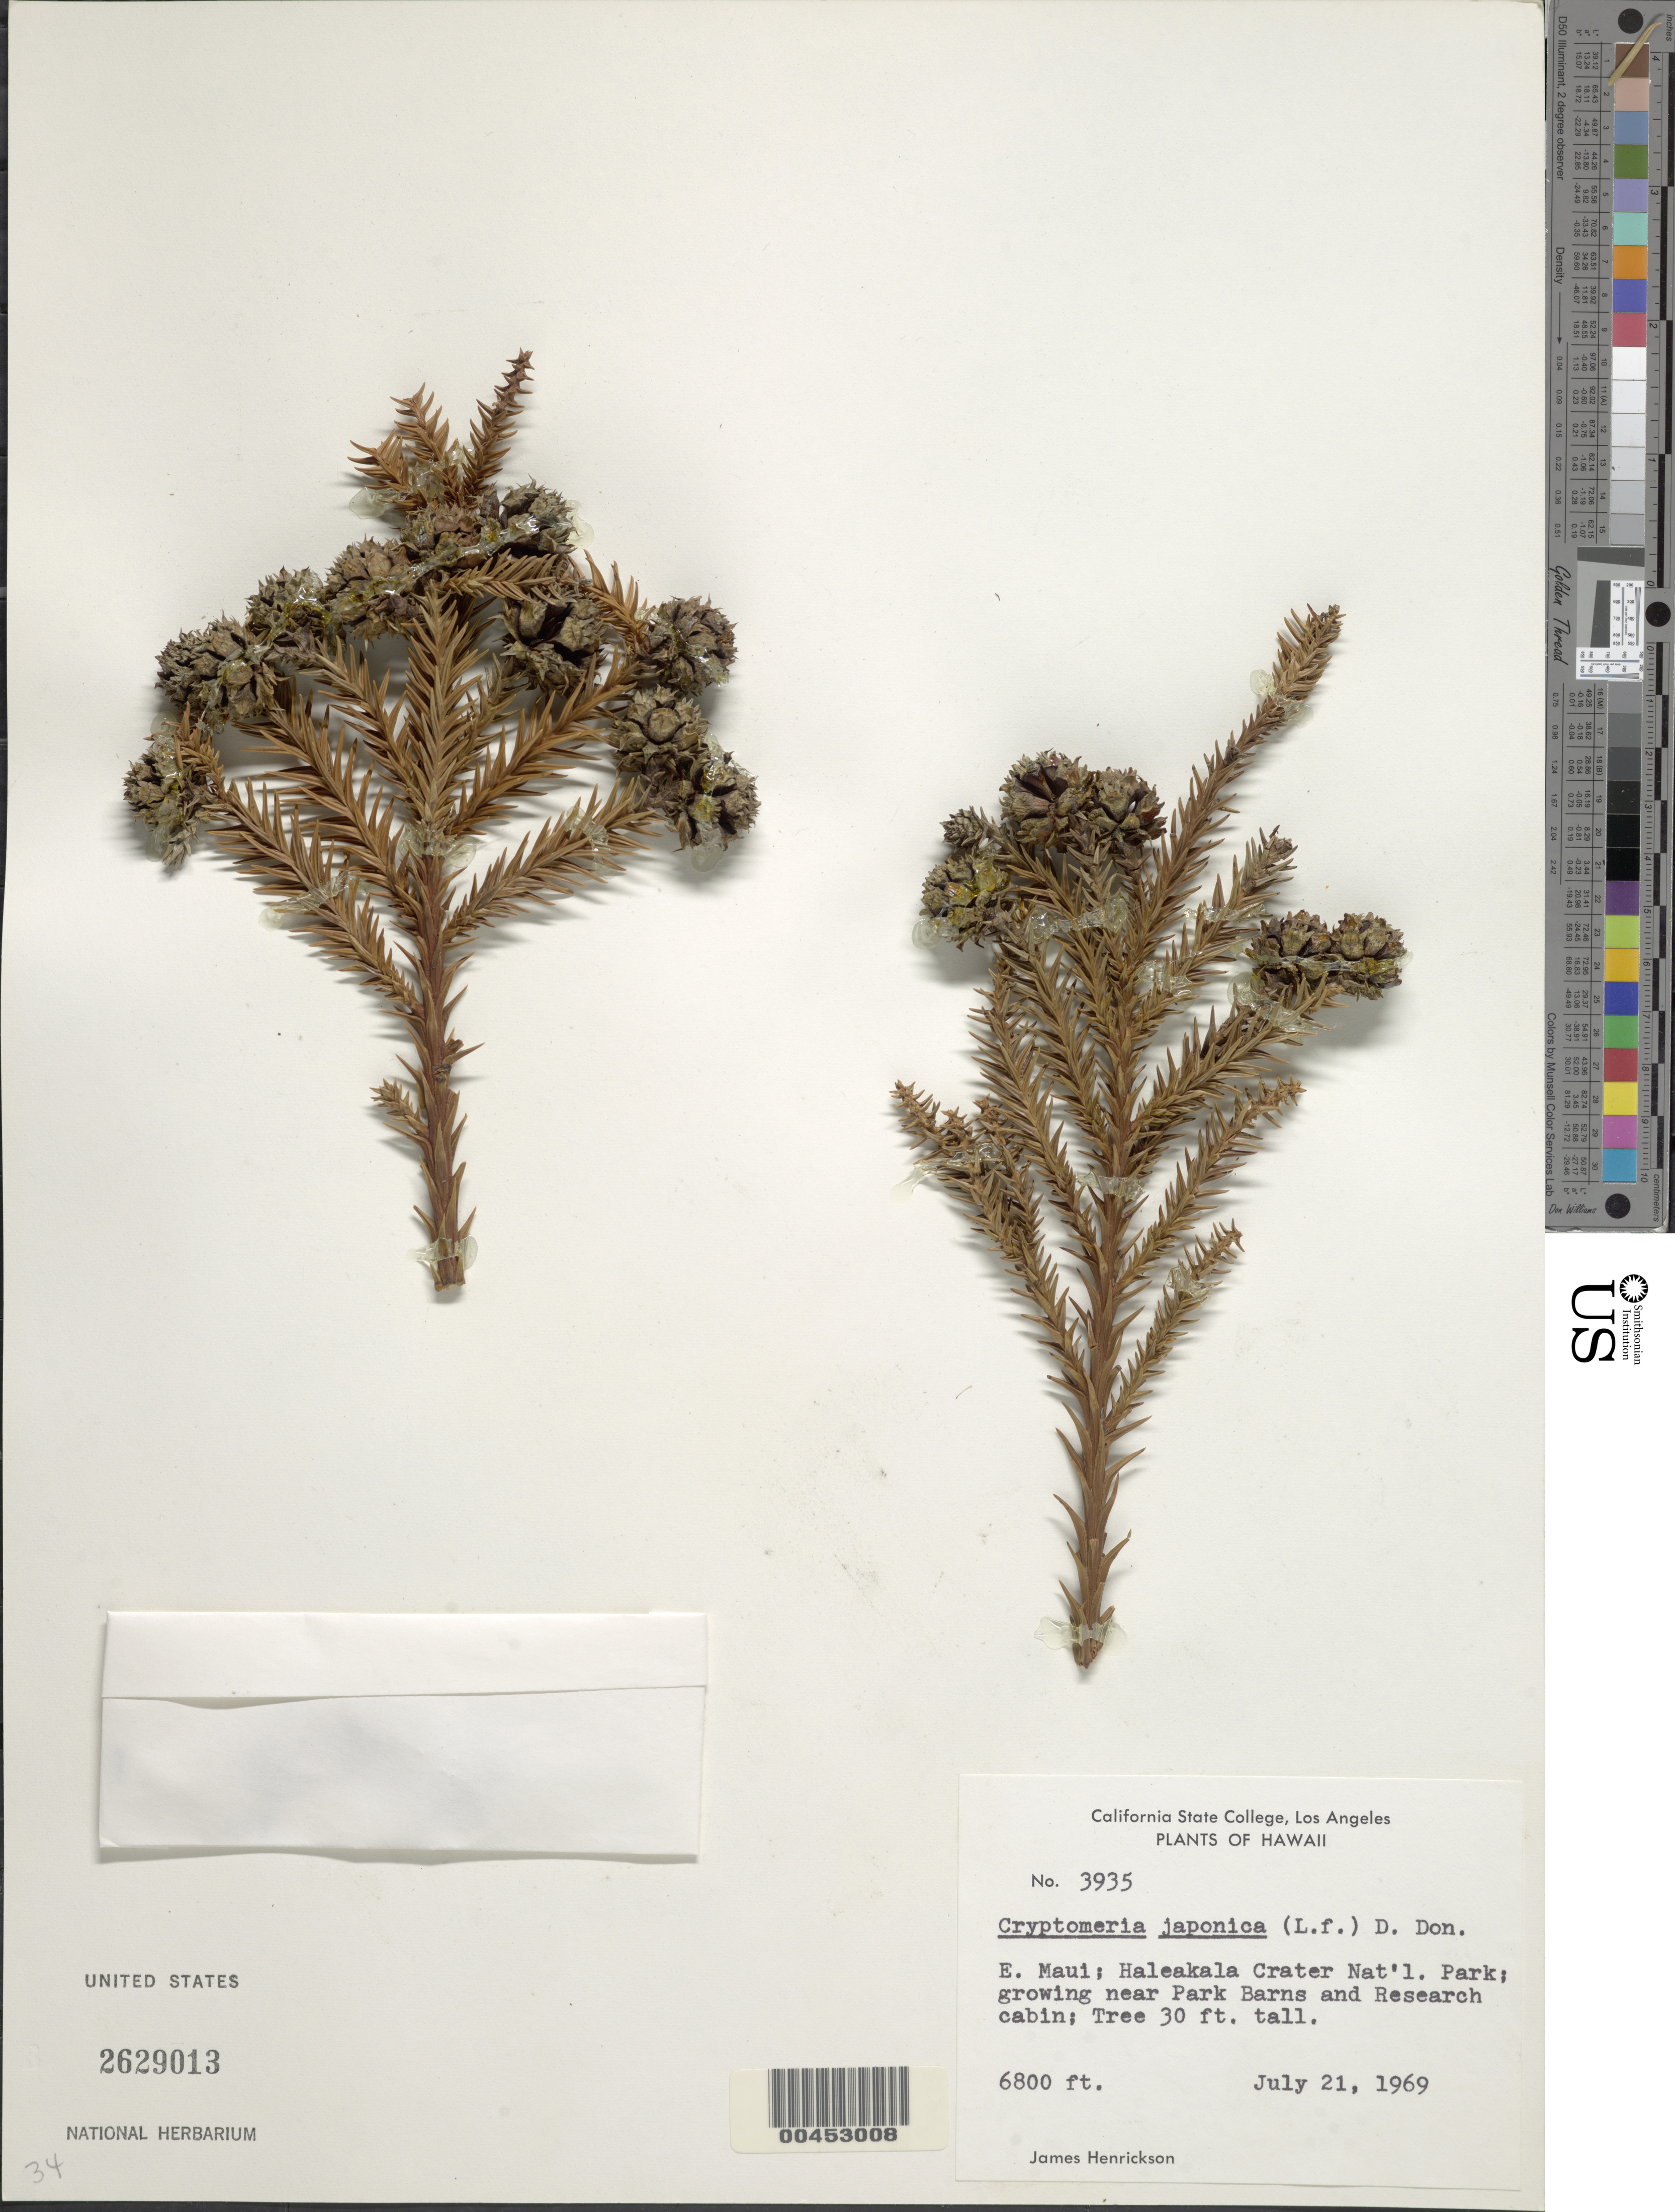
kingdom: Plantae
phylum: Tracheophyta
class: Pinopsida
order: Pinales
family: Cupressaceae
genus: Cryptomeria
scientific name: Cryptomeria japonica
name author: (Thunb. ex L. f.) D. Don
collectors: J. S. Henrickson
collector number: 3935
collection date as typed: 21 Jul 1969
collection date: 1969-07-21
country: United States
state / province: Hawaii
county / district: Maui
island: Maui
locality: E Maui; Haleakala Crater National Park; near Park Barns and Research Cabin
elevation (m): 2073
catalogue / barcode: US 2629013